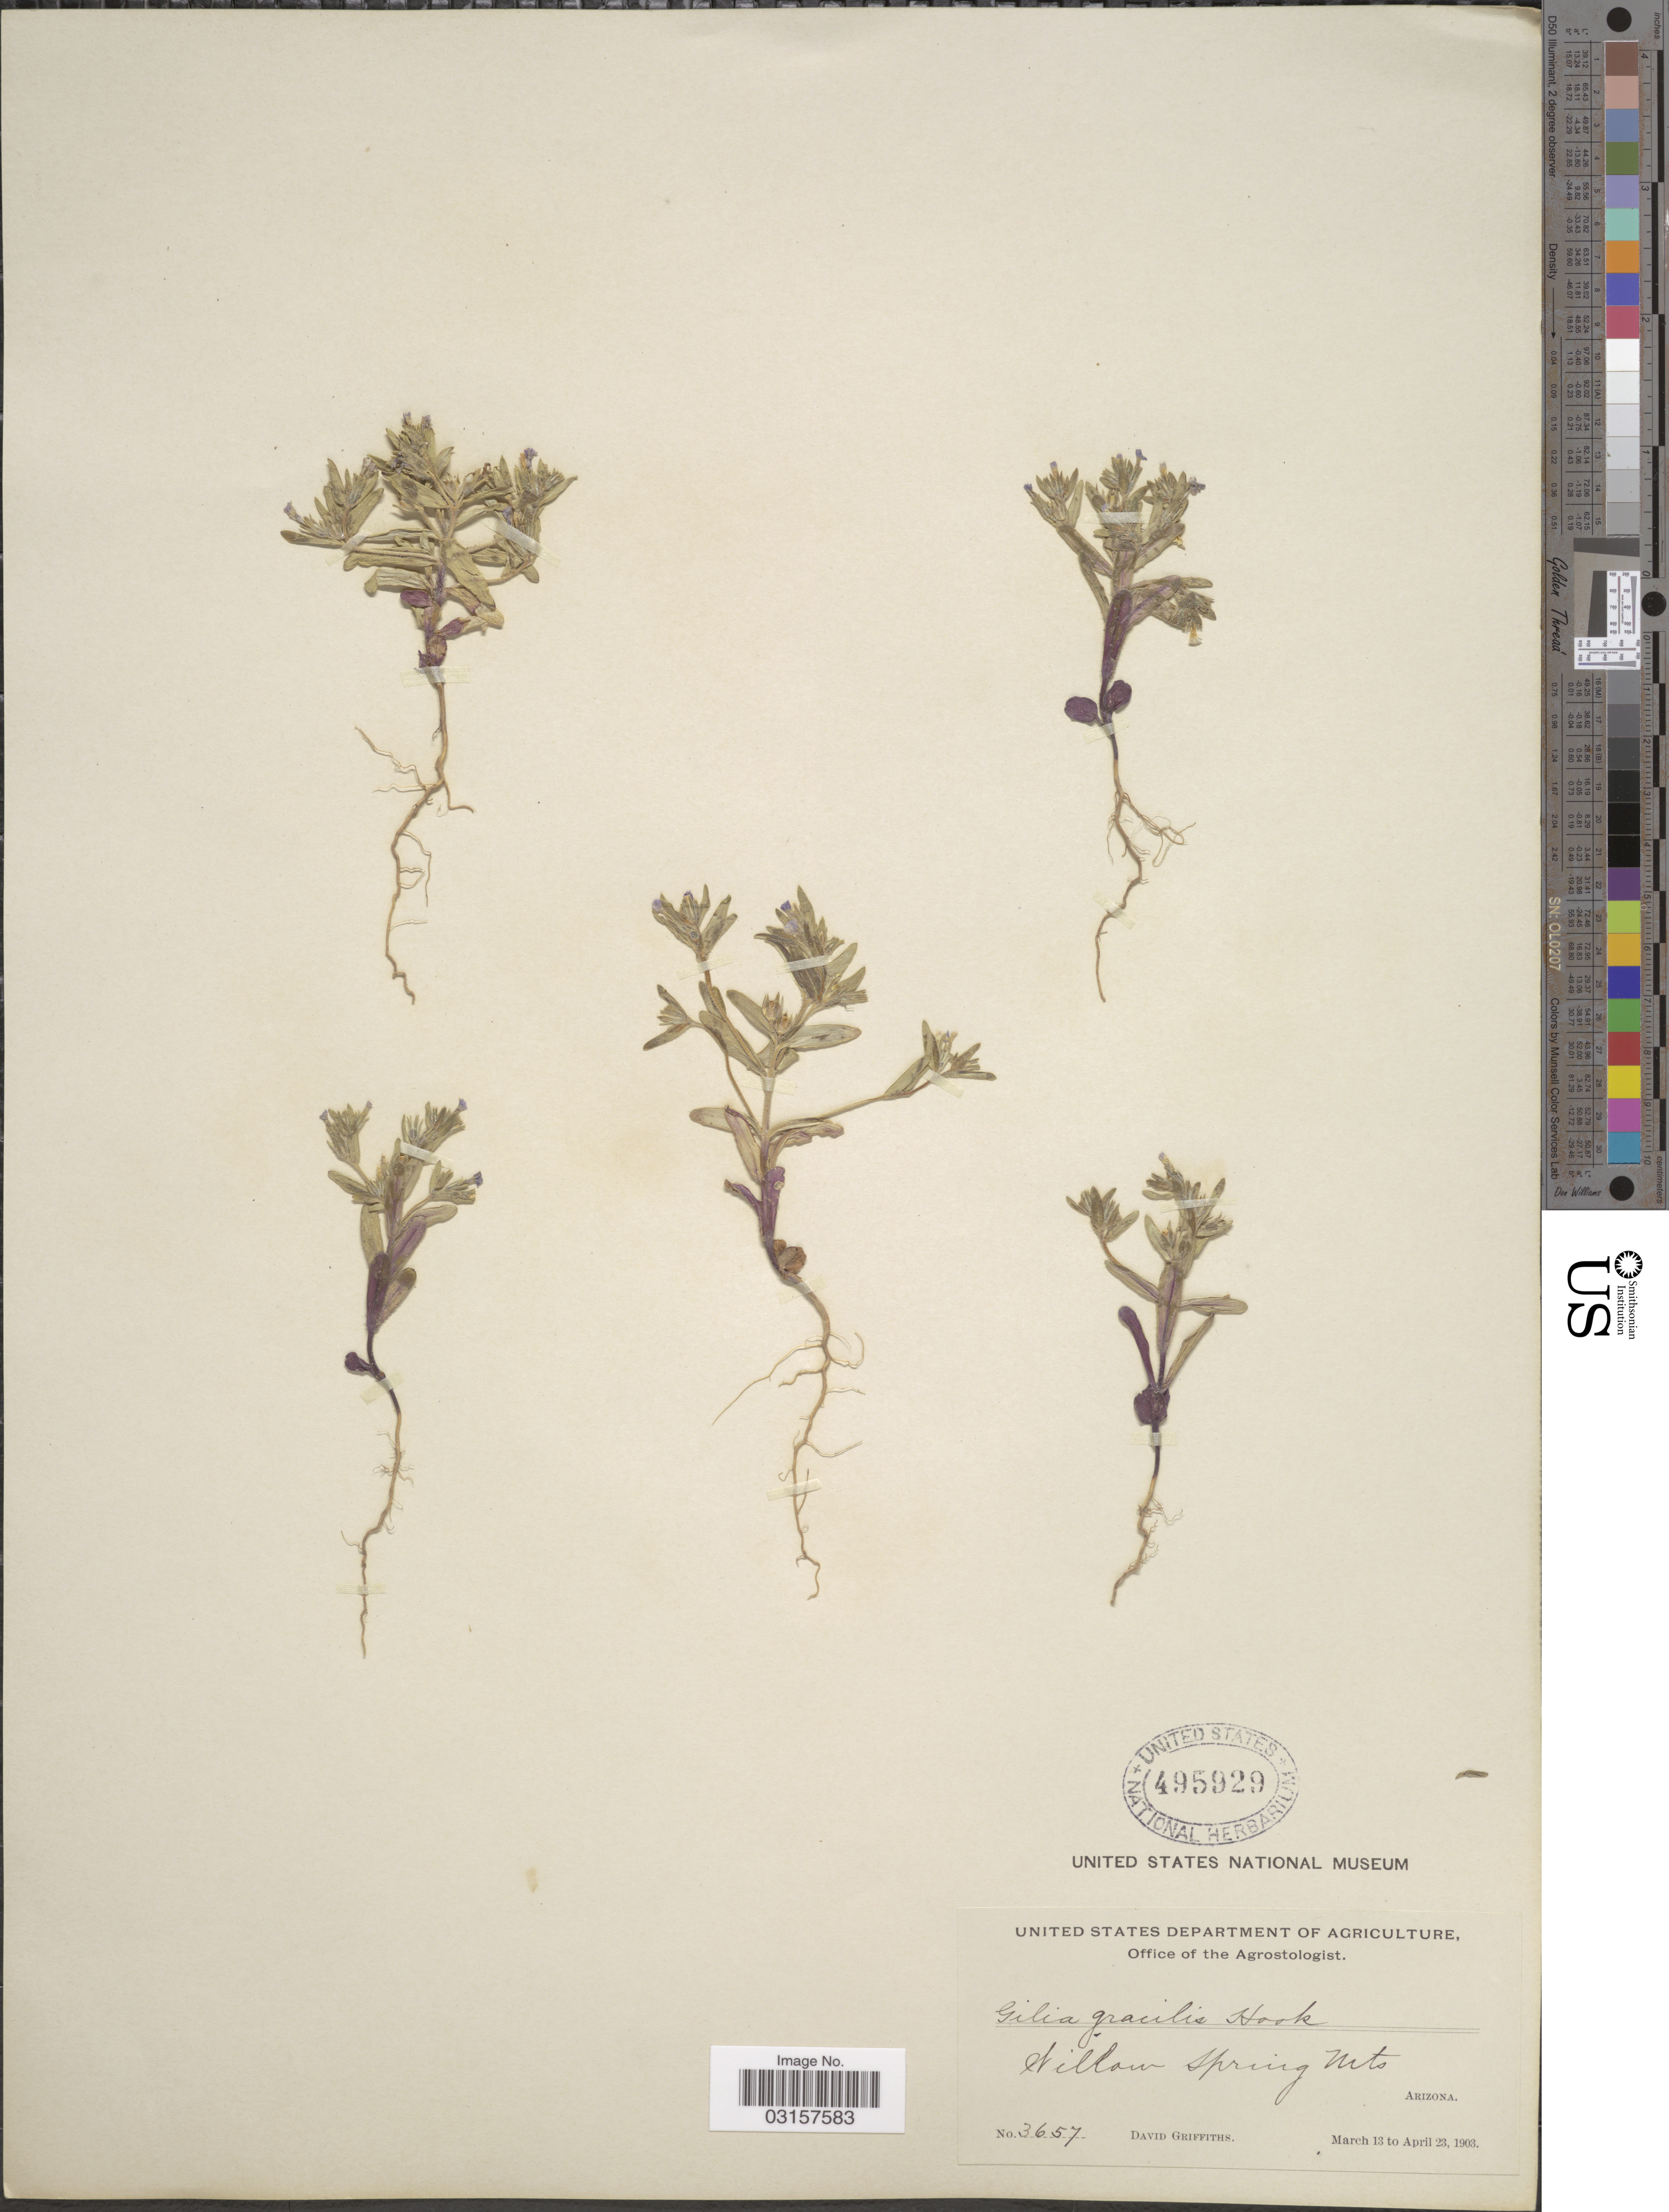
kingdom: Plantae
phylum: Tracheophyta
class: Magnoliopsida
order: Ericales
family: Polemoniaceae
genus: Microsteris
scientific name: Microsteris gracilis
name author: (Hook.) Greene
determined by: (US) Smithsonian Institution - National Museum of Natural History - Department of Botany (UNITED STATES)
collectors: D. Griffiths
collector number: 3657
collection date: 1903-03-13/1903-04-23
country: United States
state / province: Arizona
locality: Willow Spring Mts.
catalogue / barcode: US 495929